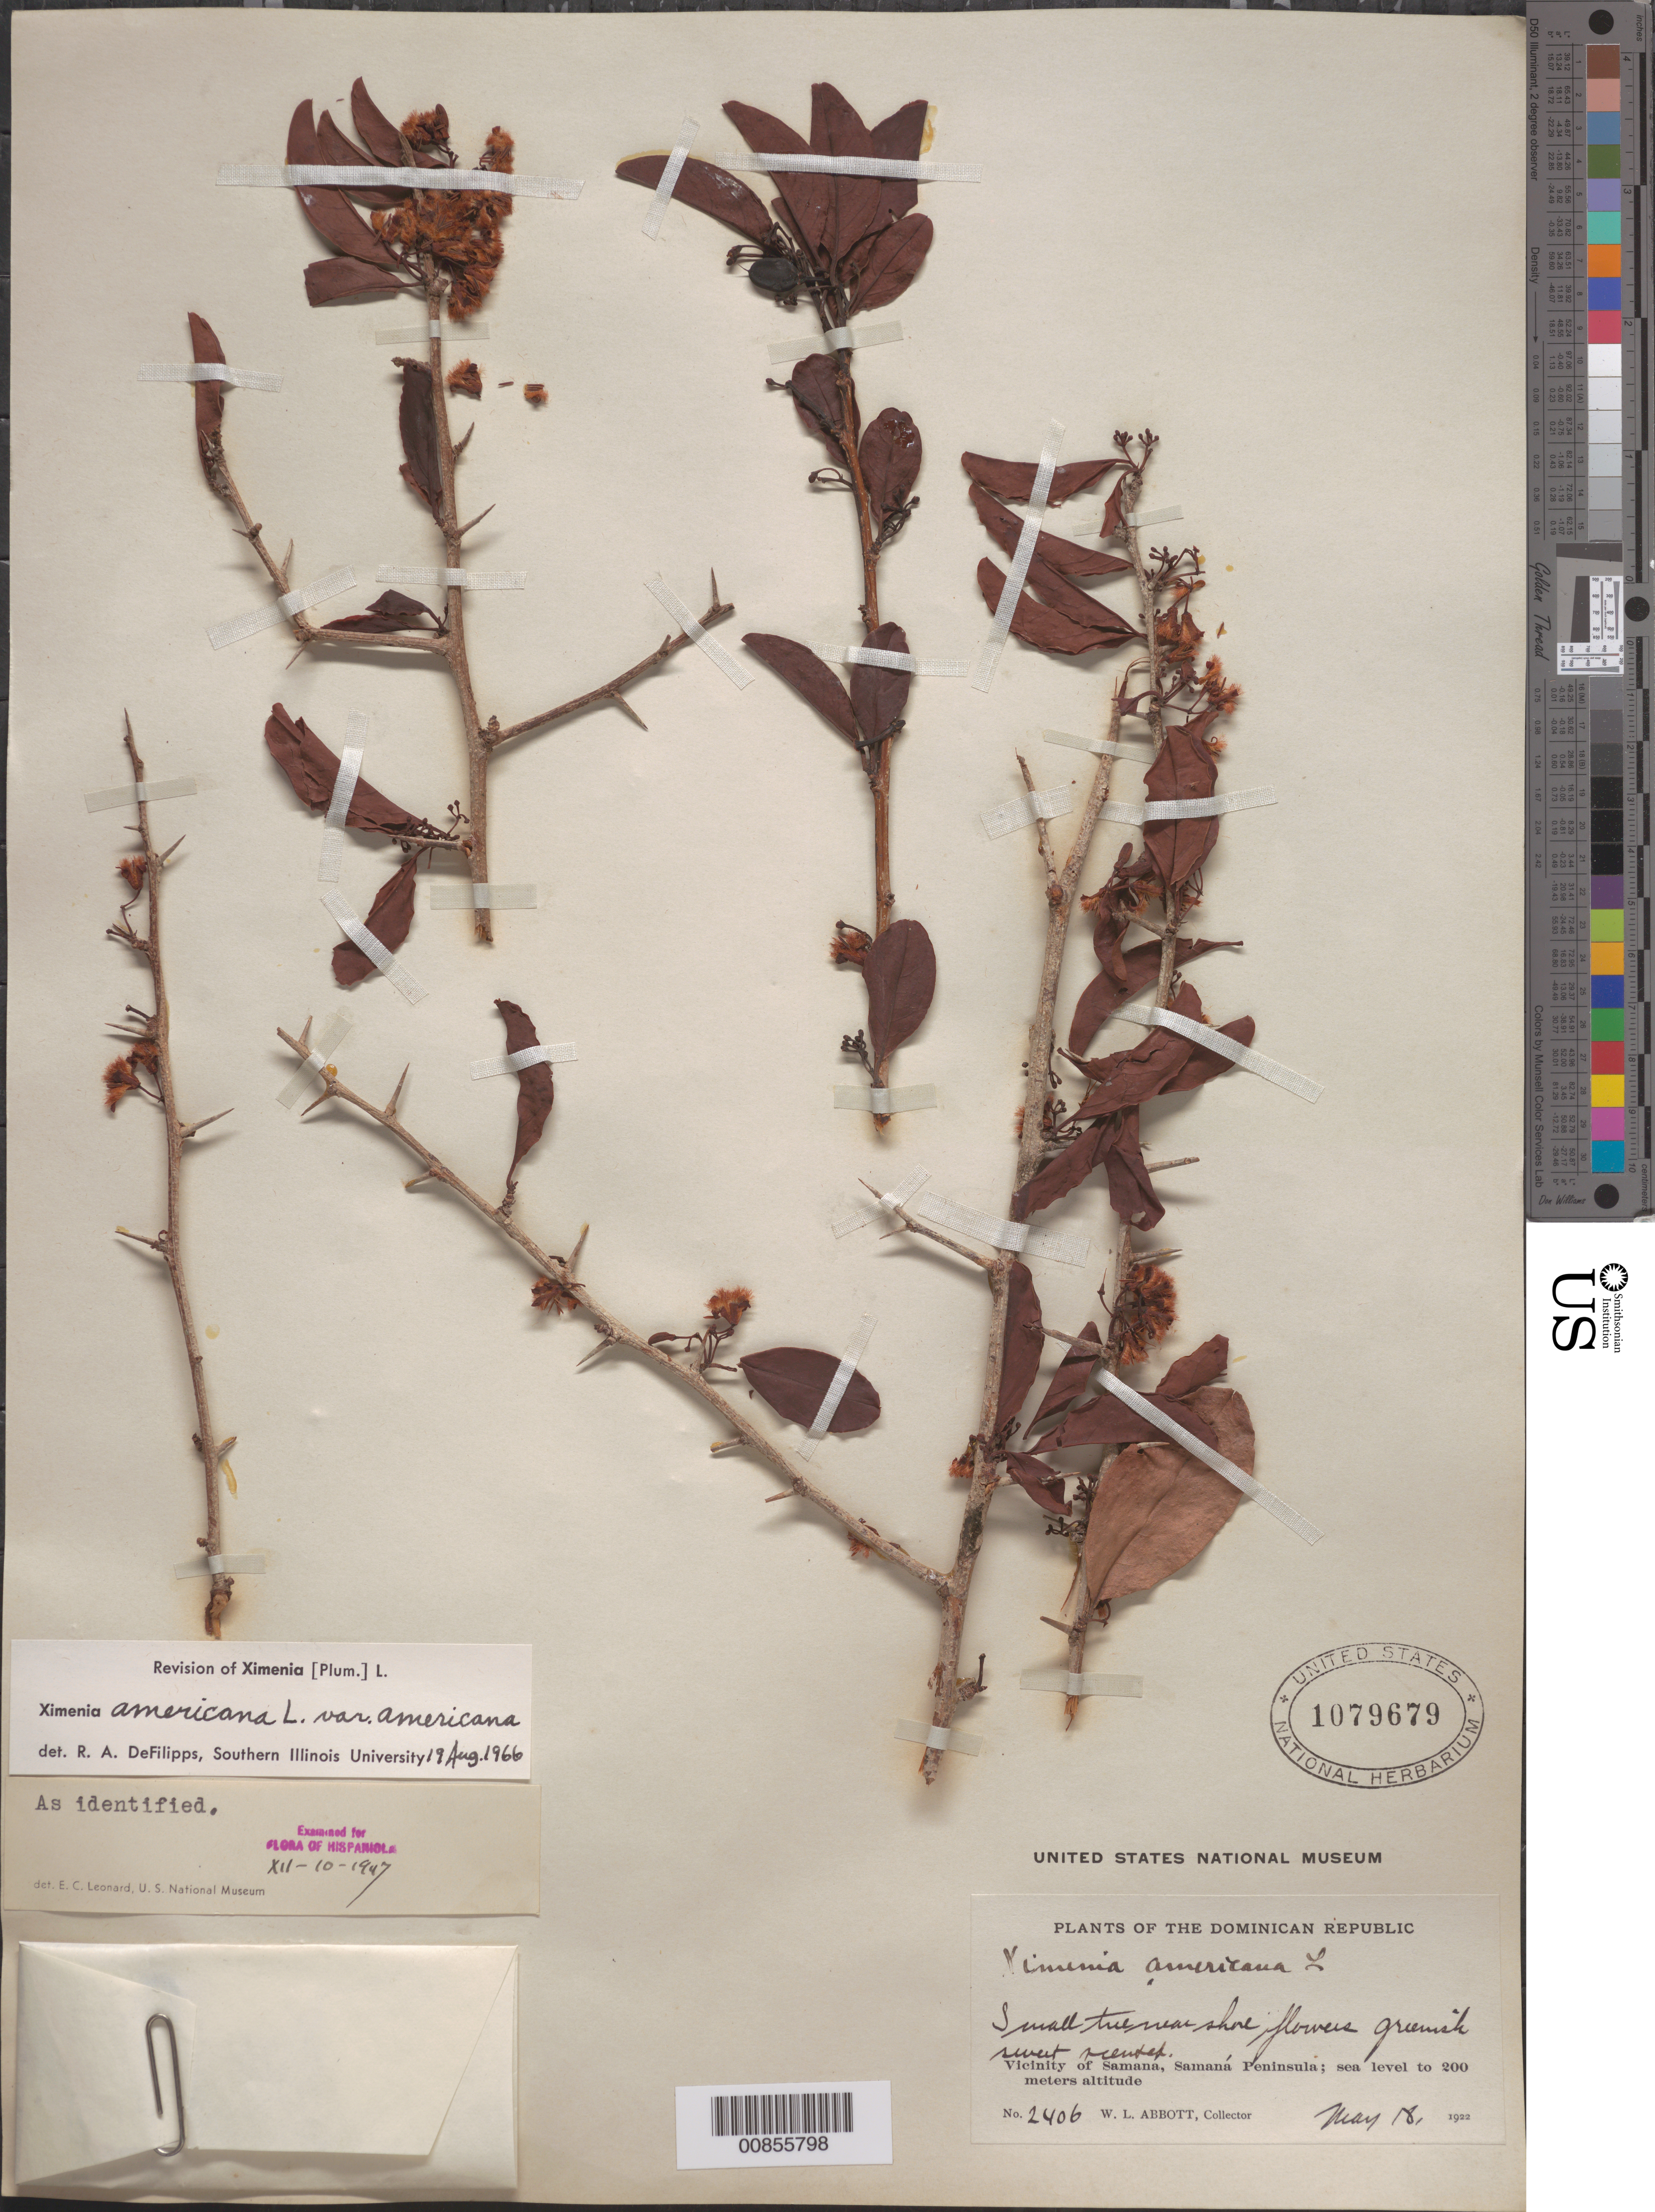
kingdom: Plantae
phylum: Tracheophyta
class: Magnoliopsida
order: Santalales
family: Ximeniaceae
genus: Ximenia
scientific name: Ximenia americana var. americana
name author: L.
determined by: DeFilipps, R. A.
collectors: W. L. Abbott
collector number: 2406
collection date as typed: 18 May 1922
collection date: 1922-05-18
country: Dominican Republic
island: Hispaniola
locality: Vicinity of Samaná, Samaná Península. Near the shore.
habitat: Near the shore.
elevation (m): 0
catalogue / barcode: US 1079679